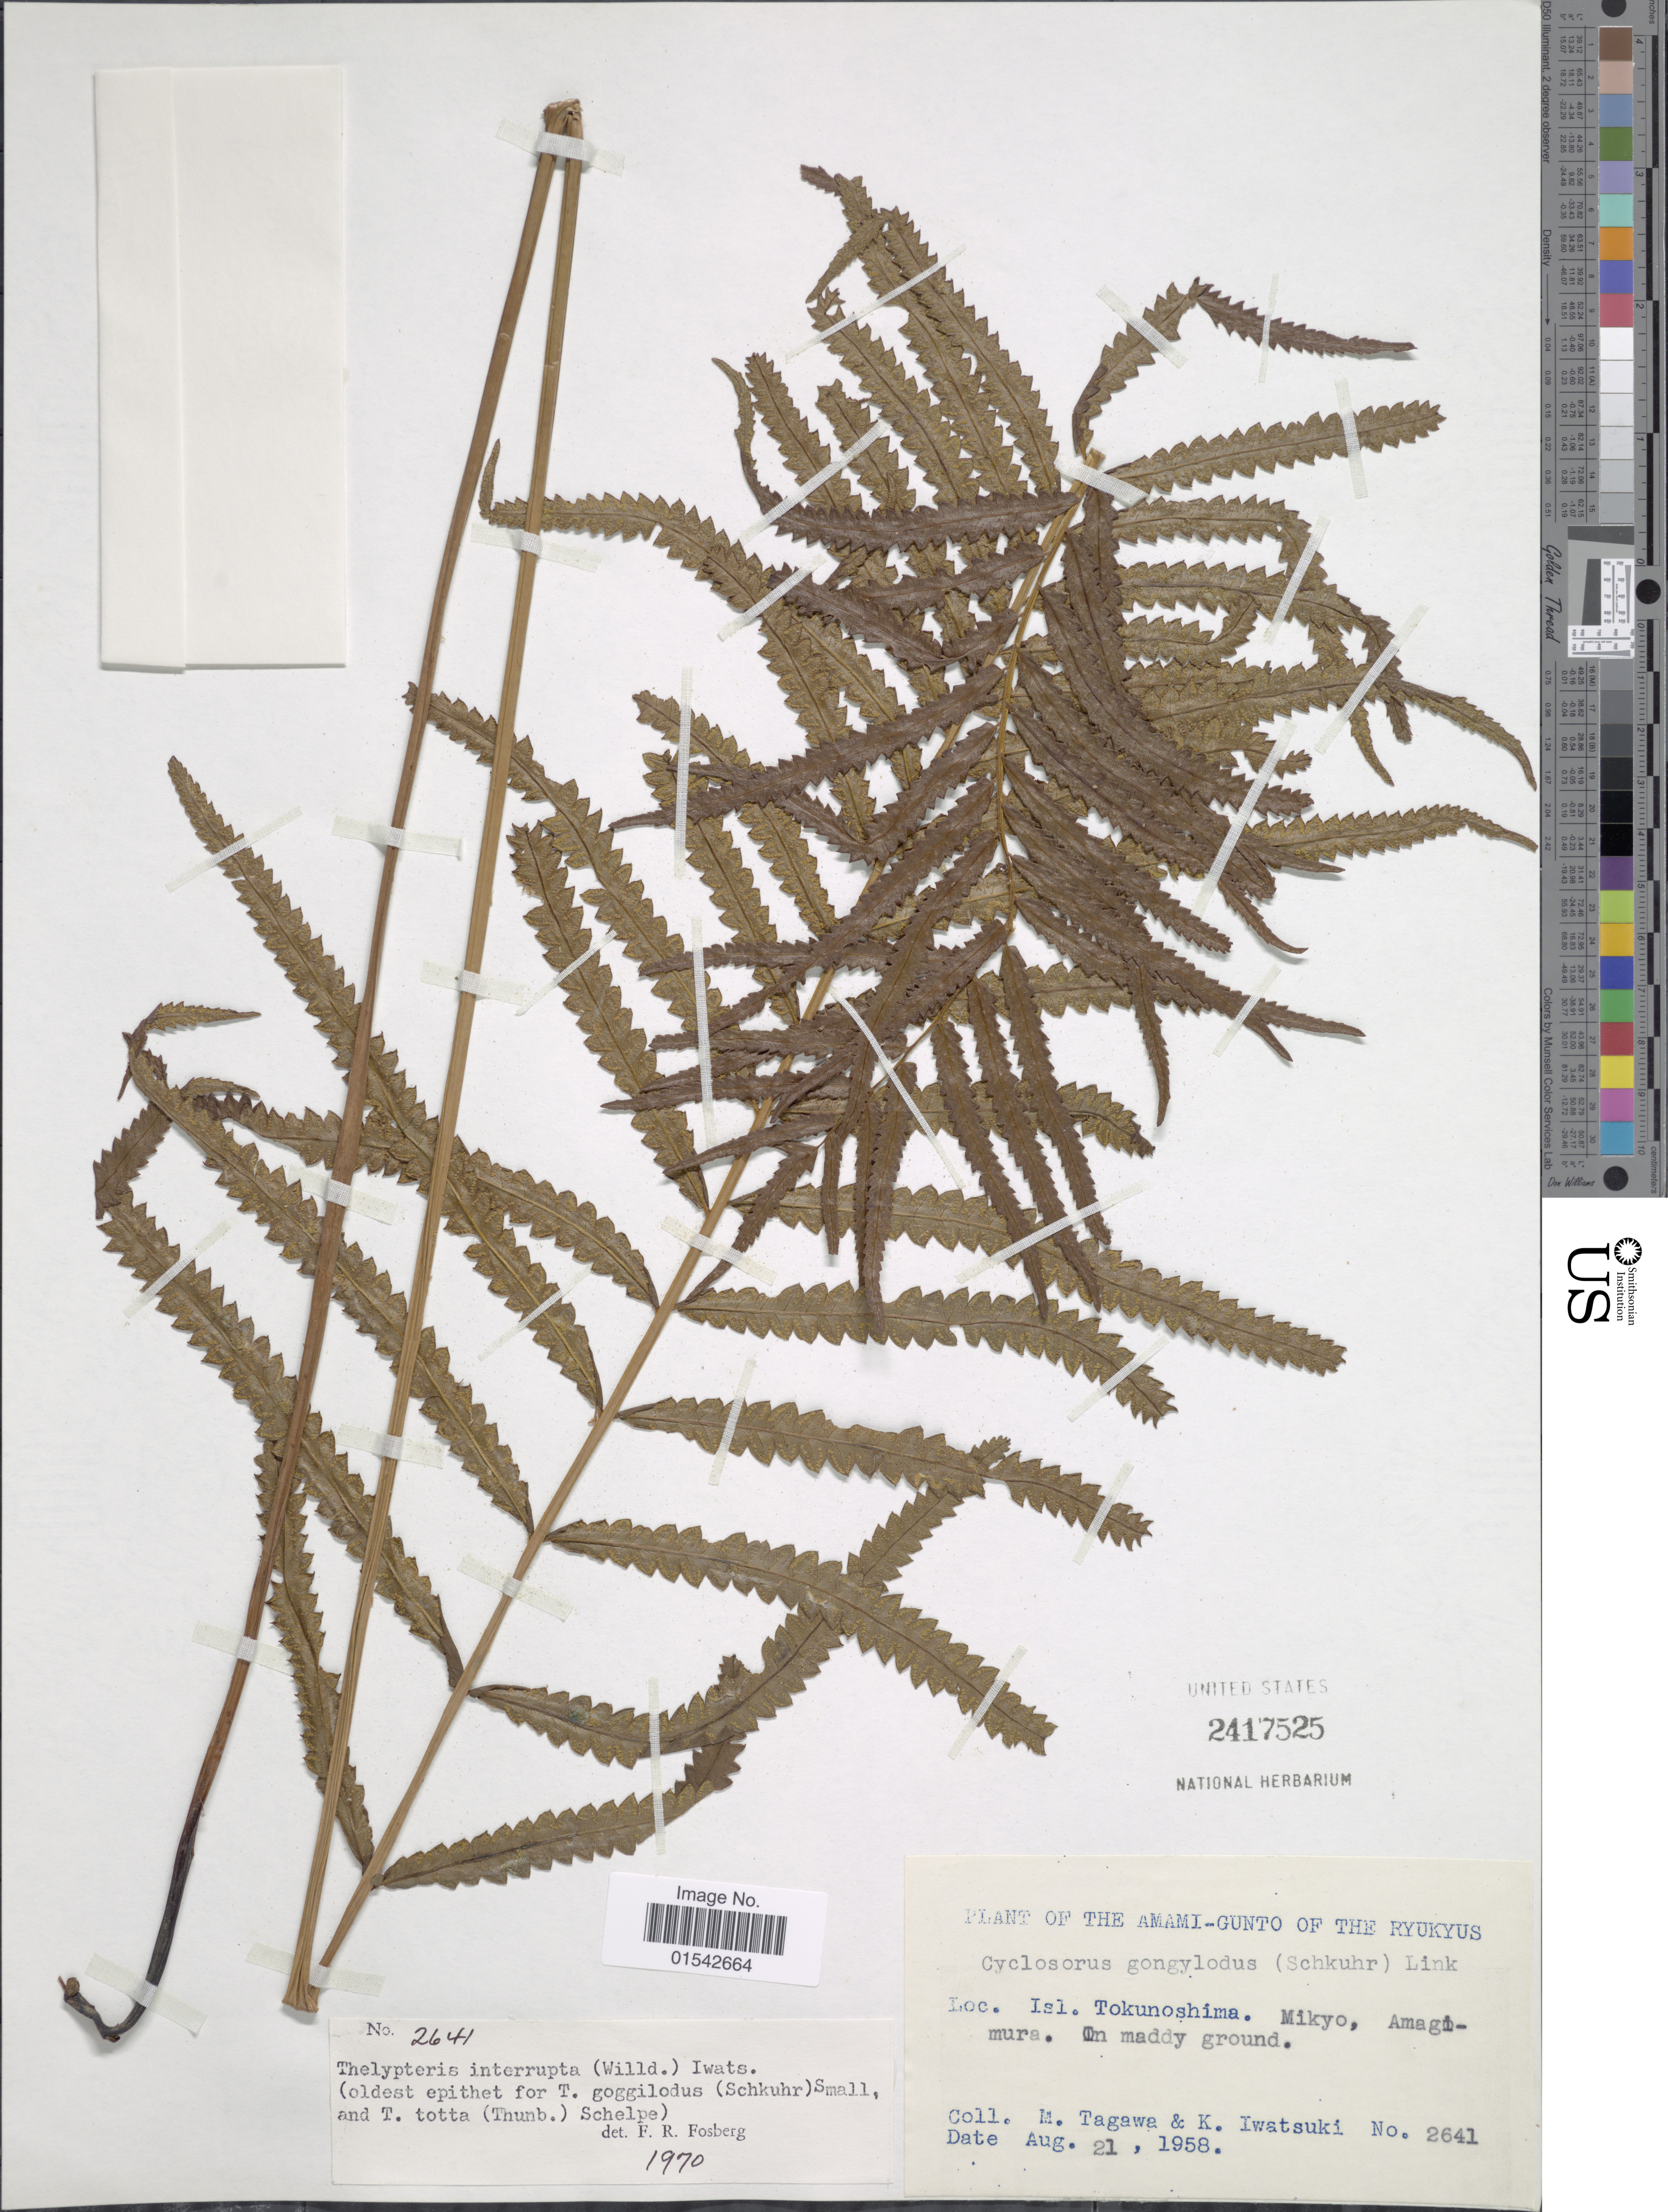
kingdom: Plantae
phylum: Tracheophyta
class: Polypodiopsida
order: Polypodiales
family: Thelypteridaceae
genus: Cyclosorus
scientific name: Cyclosorus interruptus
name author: (Willd.) H. Itô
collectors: M. Tagawa & K. Iwatsuki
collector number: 2641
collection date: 1958-08-21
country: Japan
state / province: Okinawa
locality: Amami-Gunto of the Ryuryus, Isl. Tokunoshima. Mikyo, Amagi-mura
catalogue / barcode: US 2417525